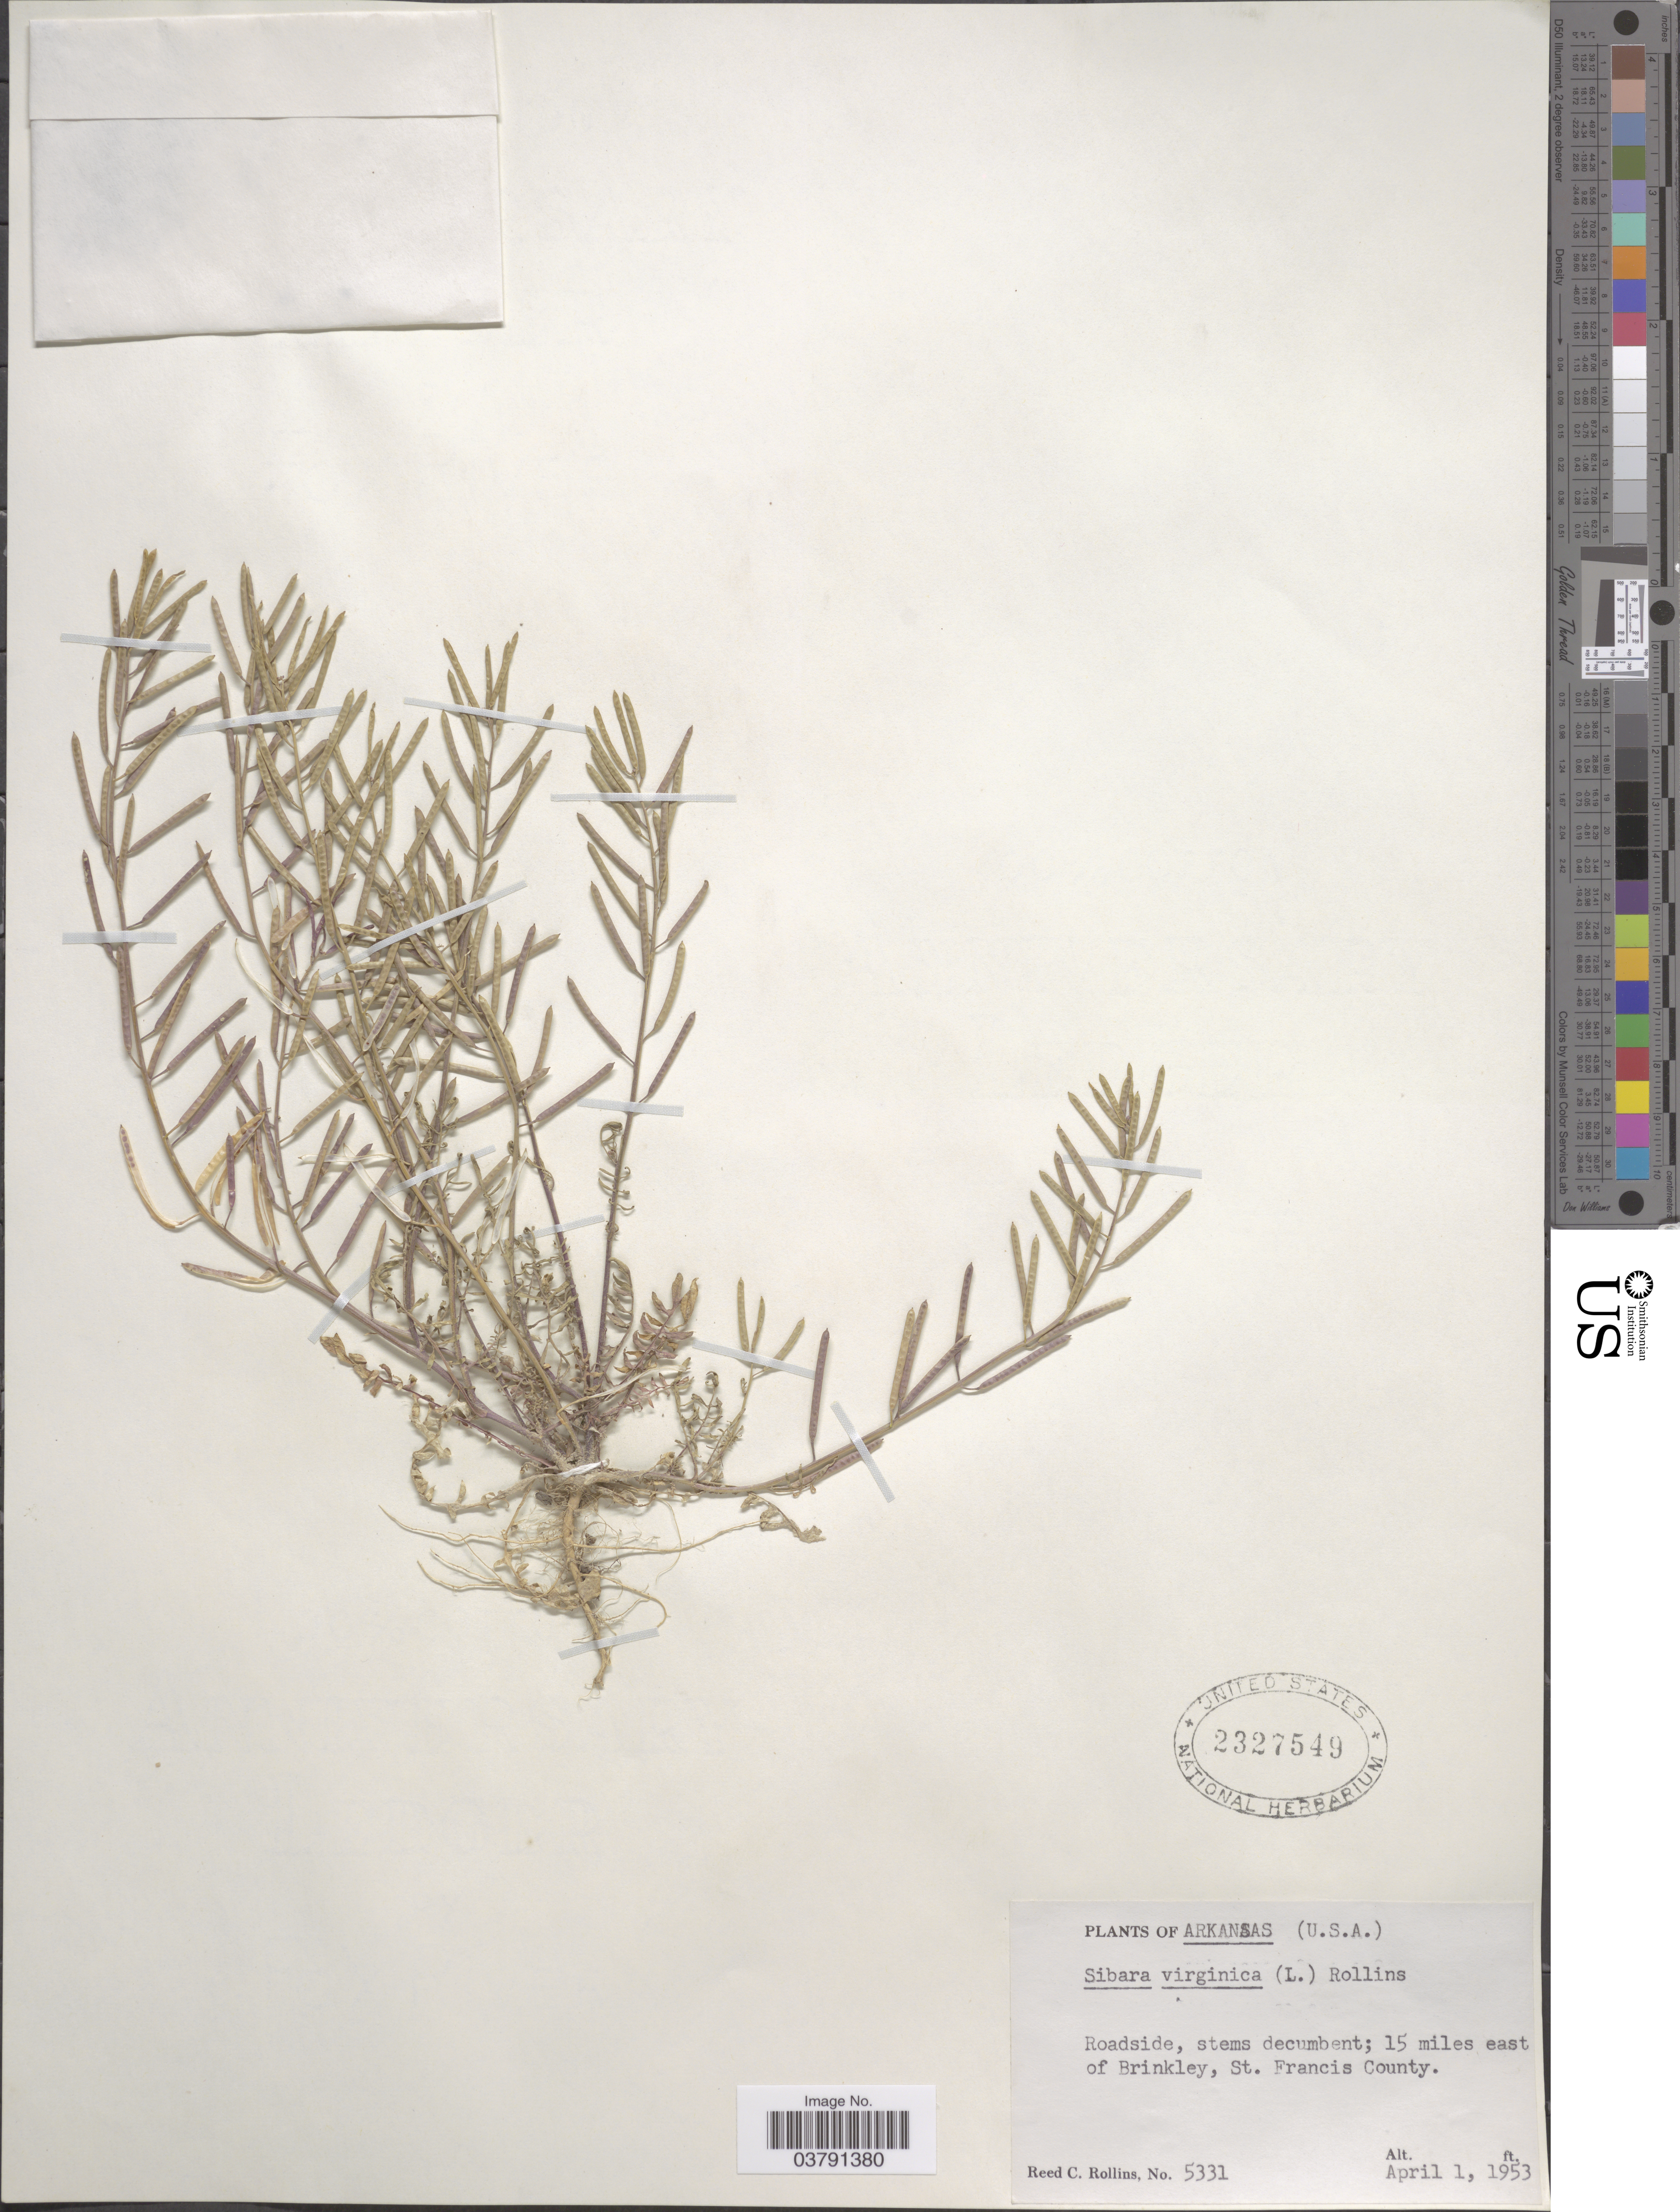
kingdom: Plantae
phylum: Tracheophyta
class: Magnoliopsida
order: Brassicales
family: Brassicaceae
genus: Planodes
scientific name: Planodes virginicum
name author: (L.) Greene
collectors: R. C. Rollins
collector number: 5331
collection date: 1953-04-01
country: United States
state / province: Arkansas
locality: Roadside, 15 miles east of Brinkley, St. Francis County.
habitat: roadside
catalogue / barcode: US 2327549